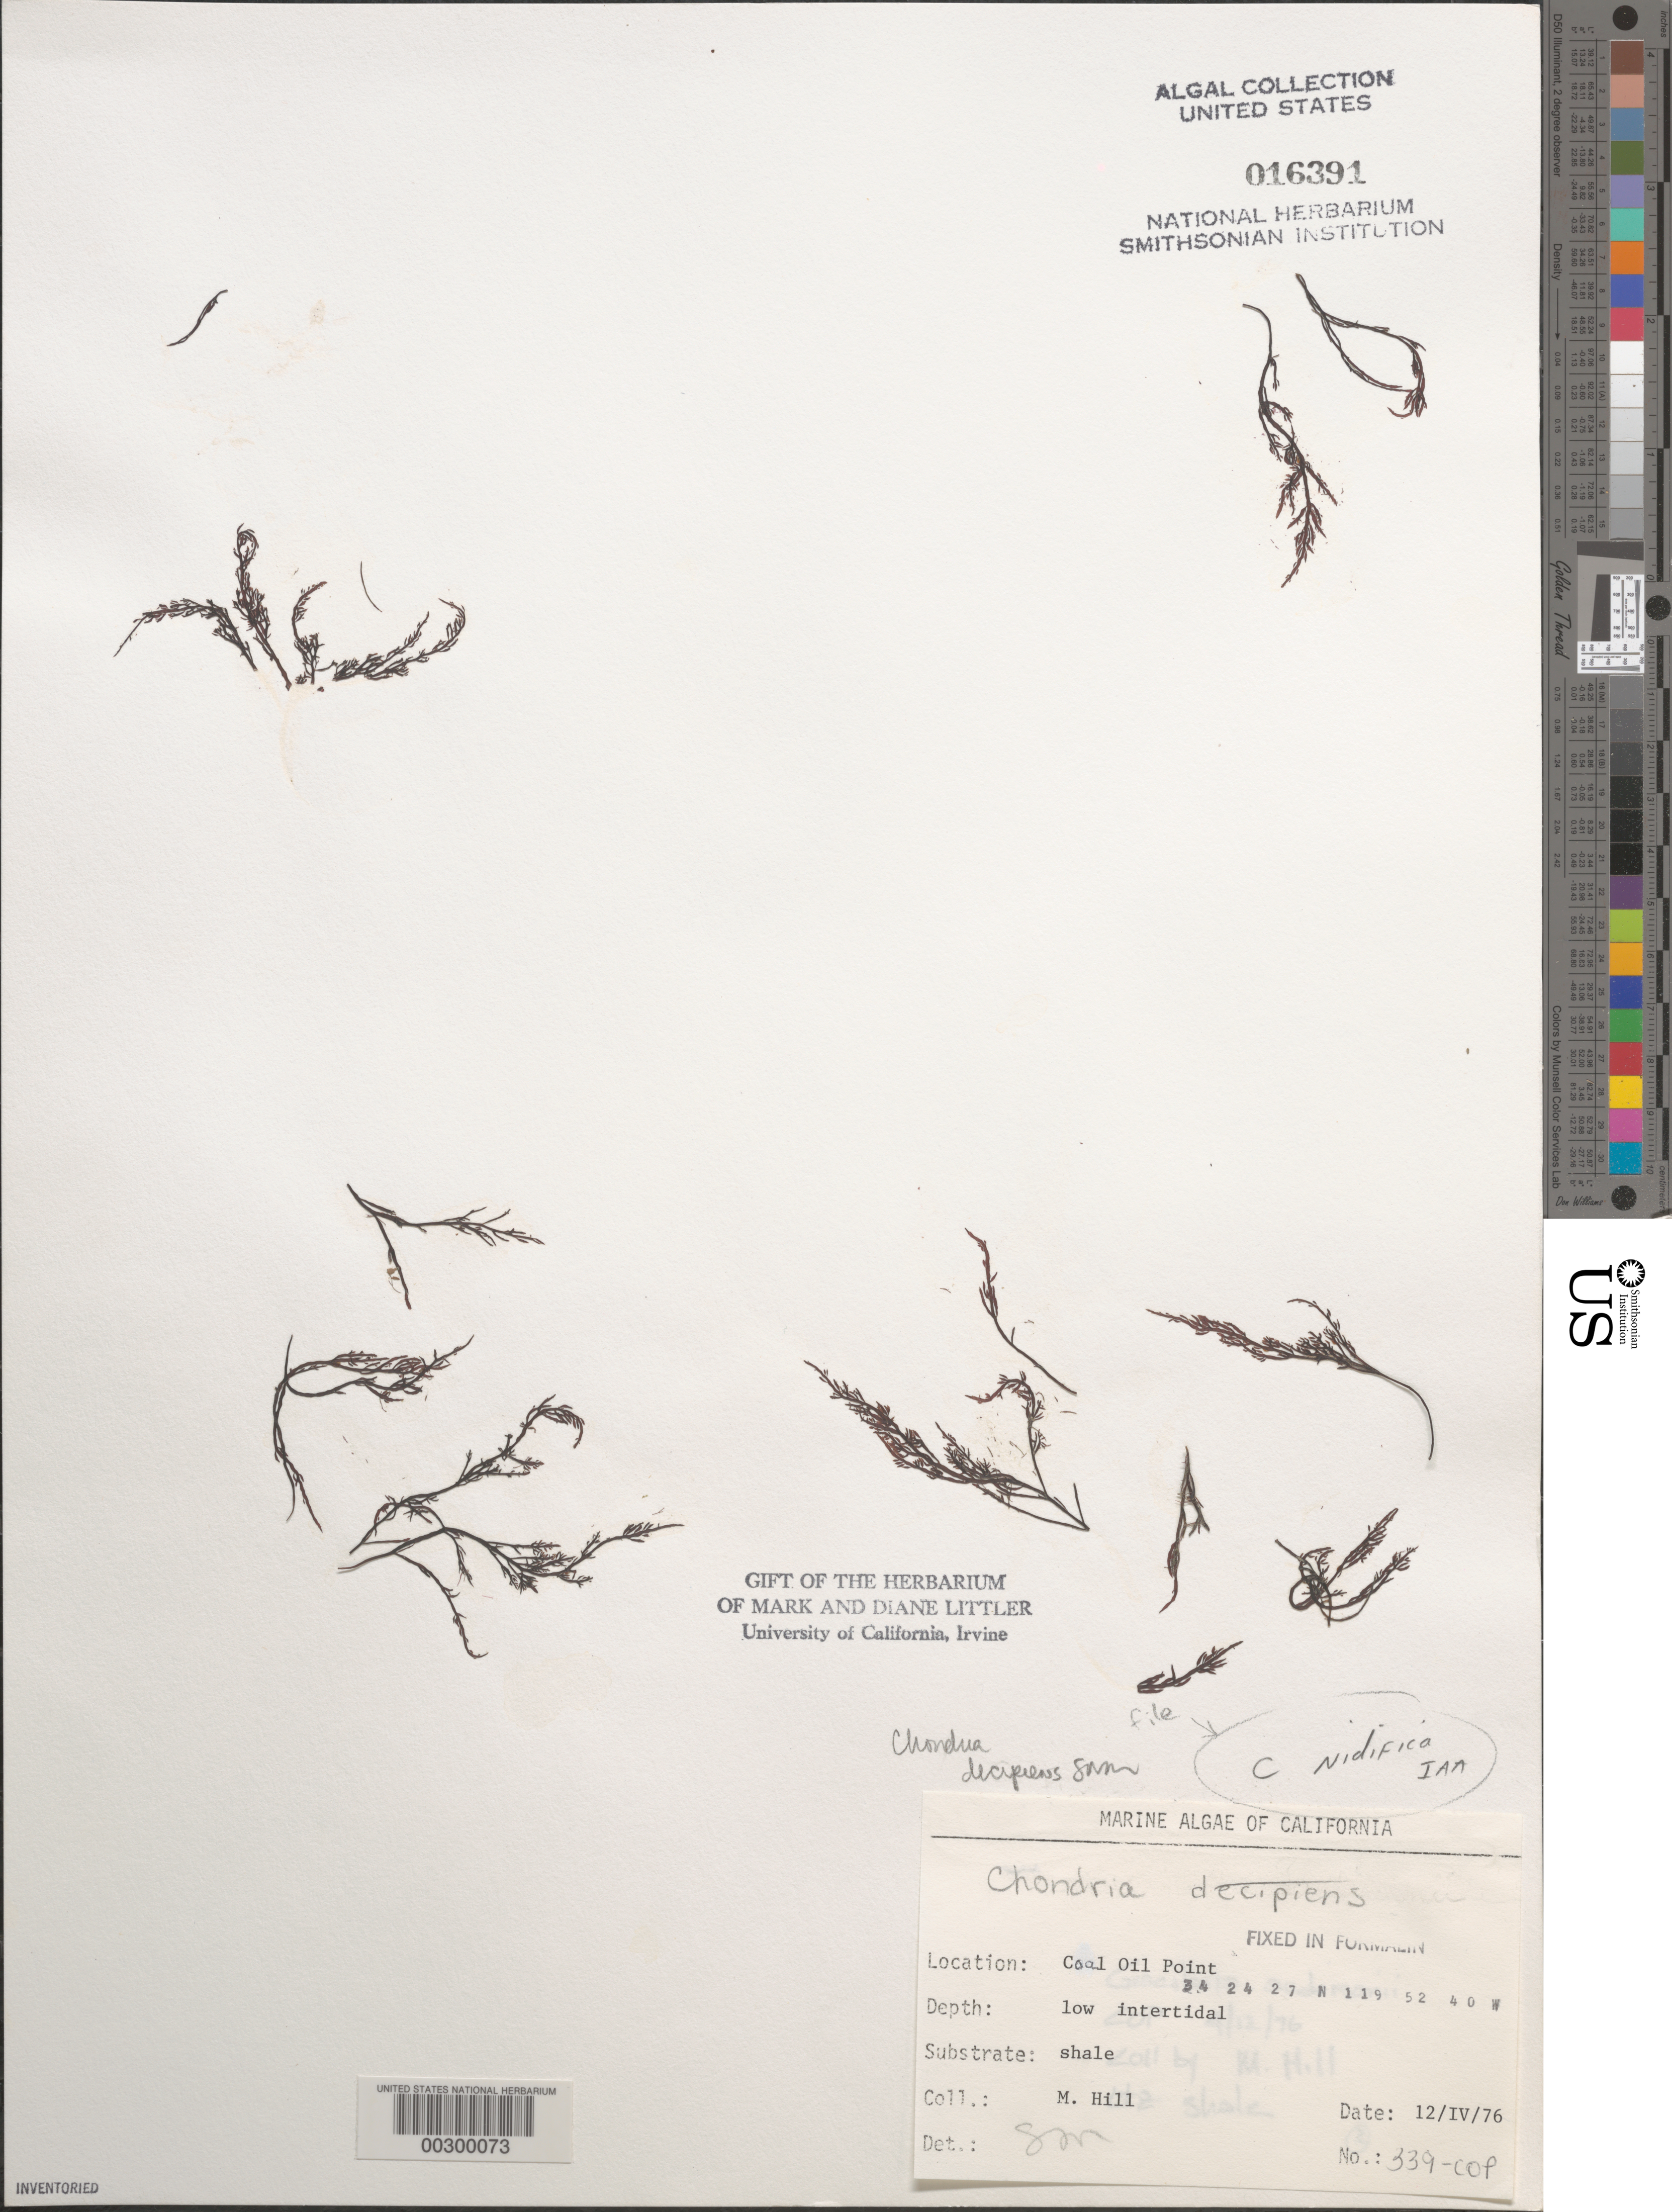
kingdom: Plantae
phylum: Rhodophyta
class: Florideophyceae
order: Ceramiales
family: Rhodomelaceae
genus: Neochondria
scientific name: Neochondria nidifica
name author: (Harvey) Sutti et al.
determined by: Algae name updating Project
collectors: M. Hill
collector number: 339-cop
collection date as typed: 12 Apr 1976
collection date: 1976-04-12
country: United States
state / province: California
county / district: Santa Barbara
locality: Coal Oil Point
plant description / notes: BLM-SOCALBIGHT Rocky Intertidal Survey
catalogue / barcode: US 16391